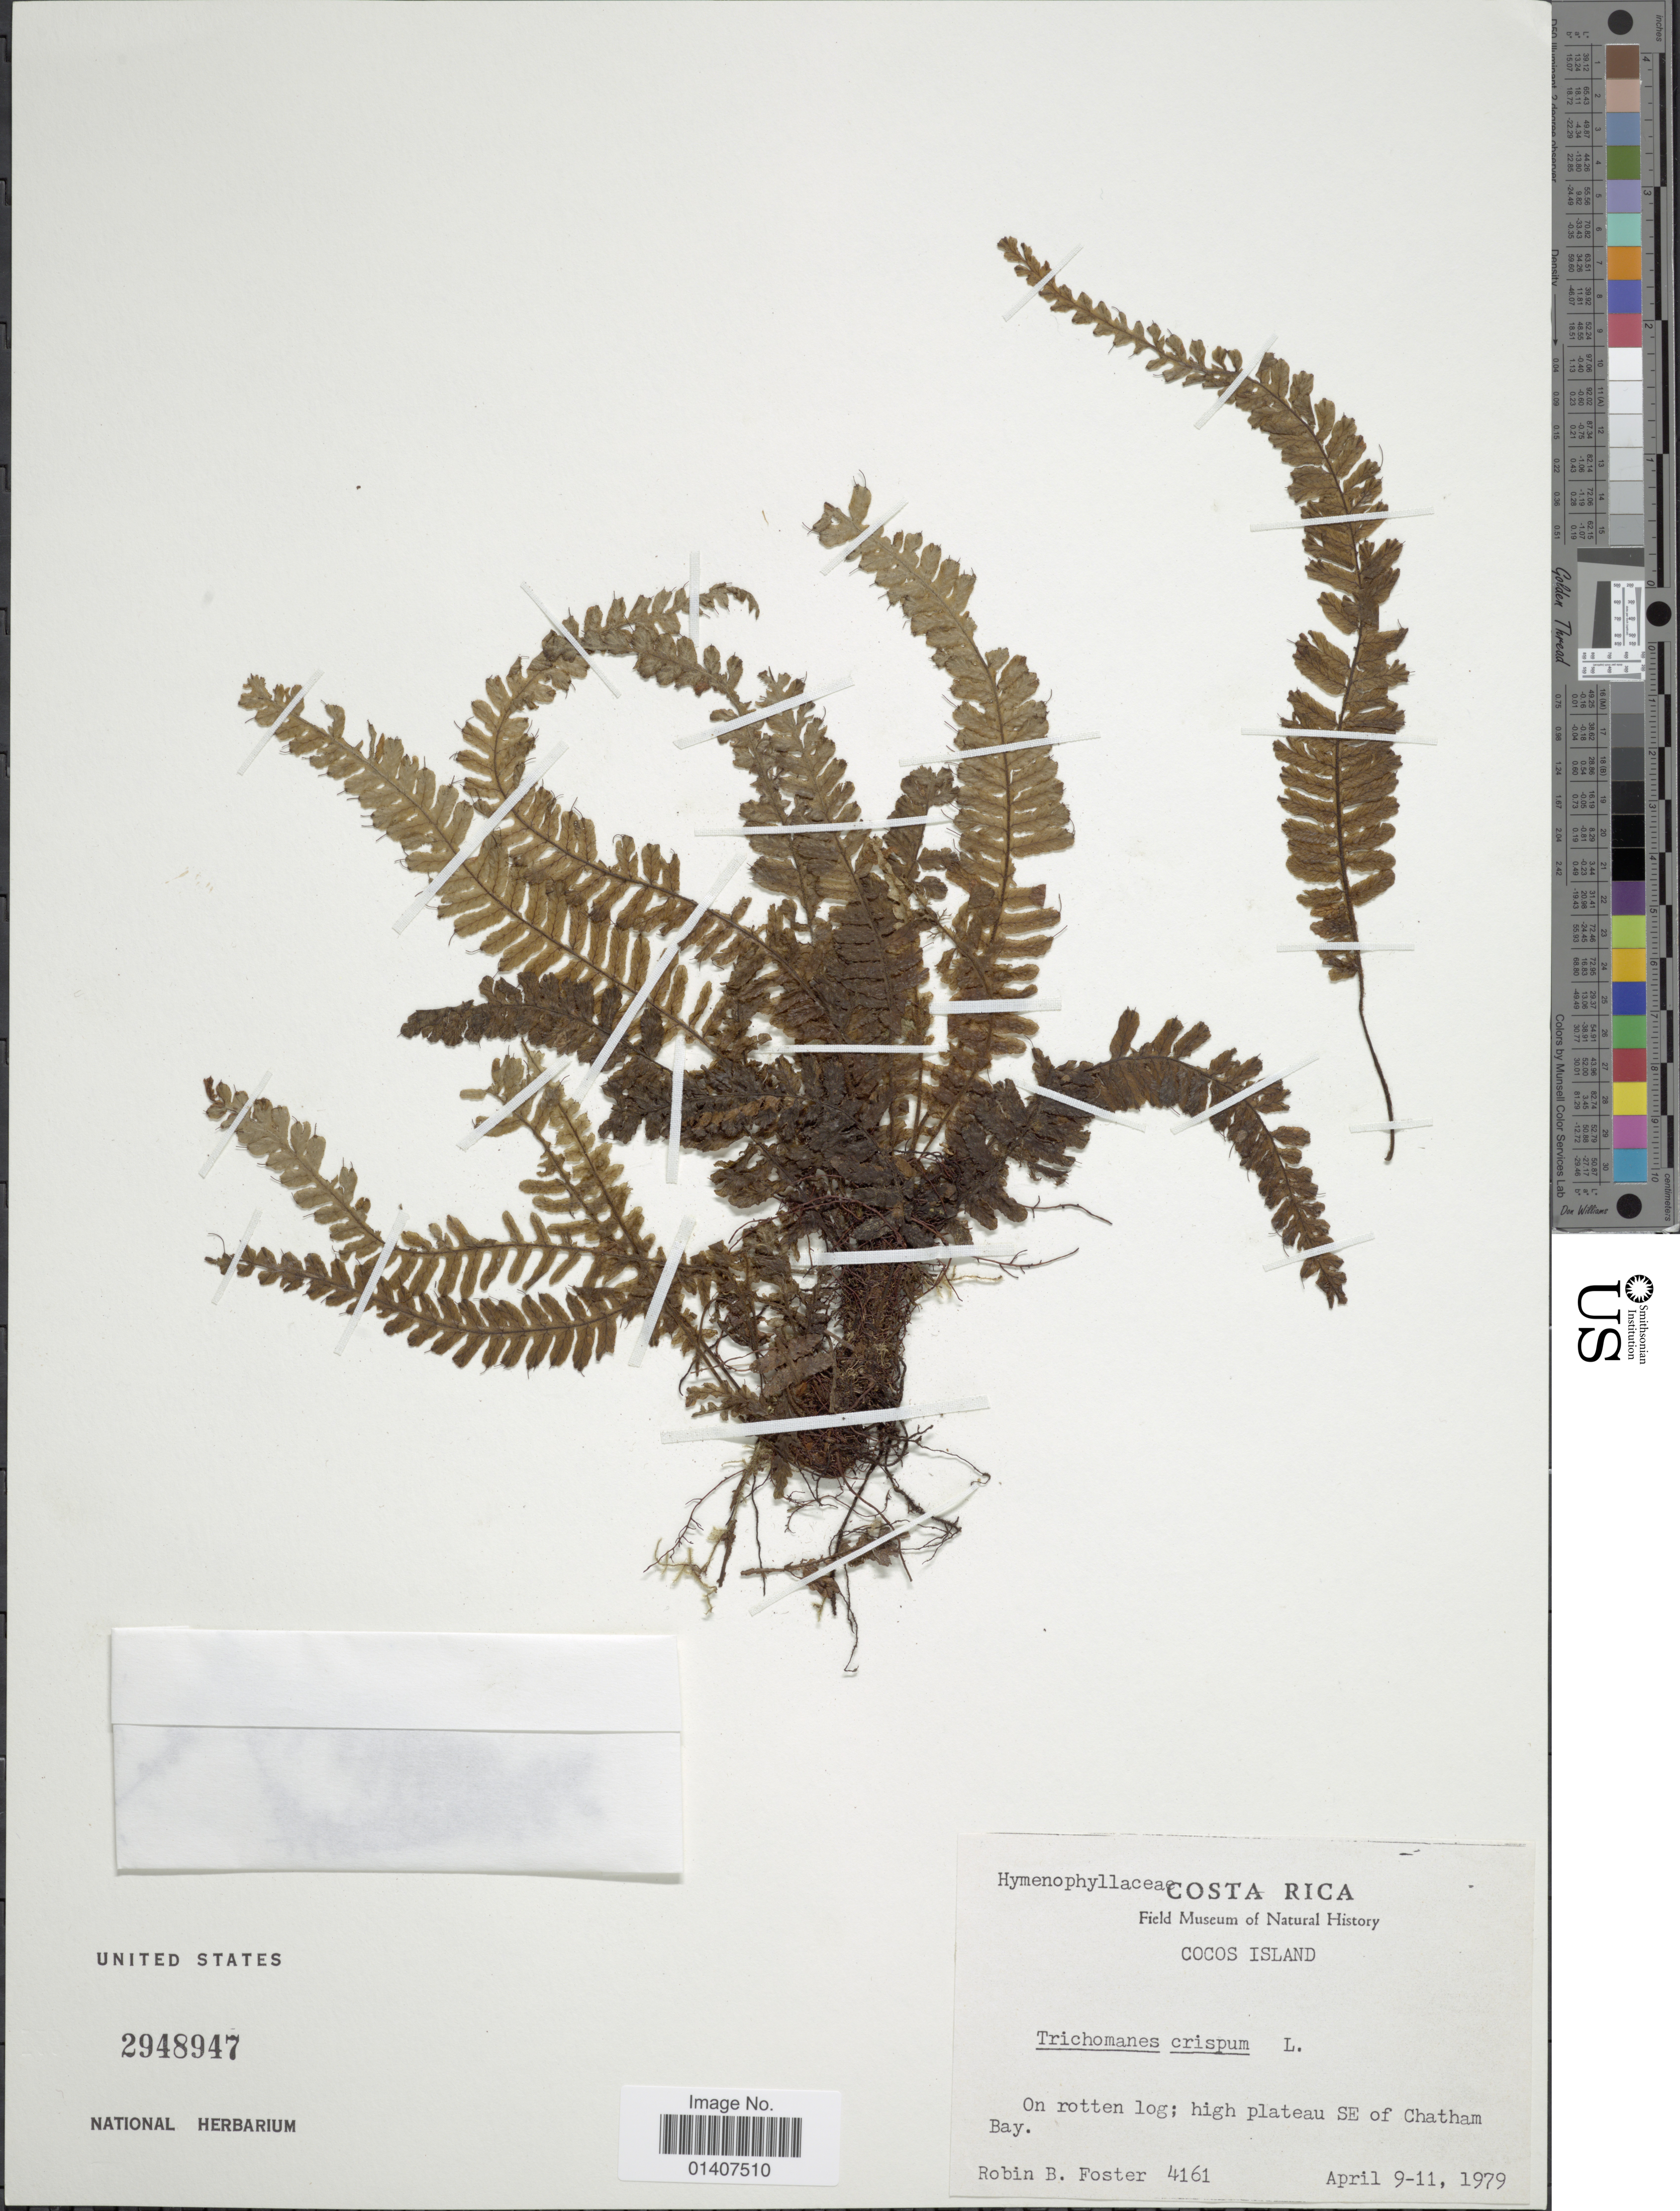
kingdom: Plantae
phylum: Tracheophyta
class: Polypodiopsida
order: Hymenophyllales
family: Hymenophyllaceae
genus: Trichomanes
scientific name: Trichomanes galeottii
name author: E. Fourn.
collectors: R. B. Foster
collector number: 4161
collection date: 1979-04-09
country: Costa Rica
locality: Cocos Island, on rotton log: high plateau SE of Chatham bay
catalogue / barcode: US 2948947